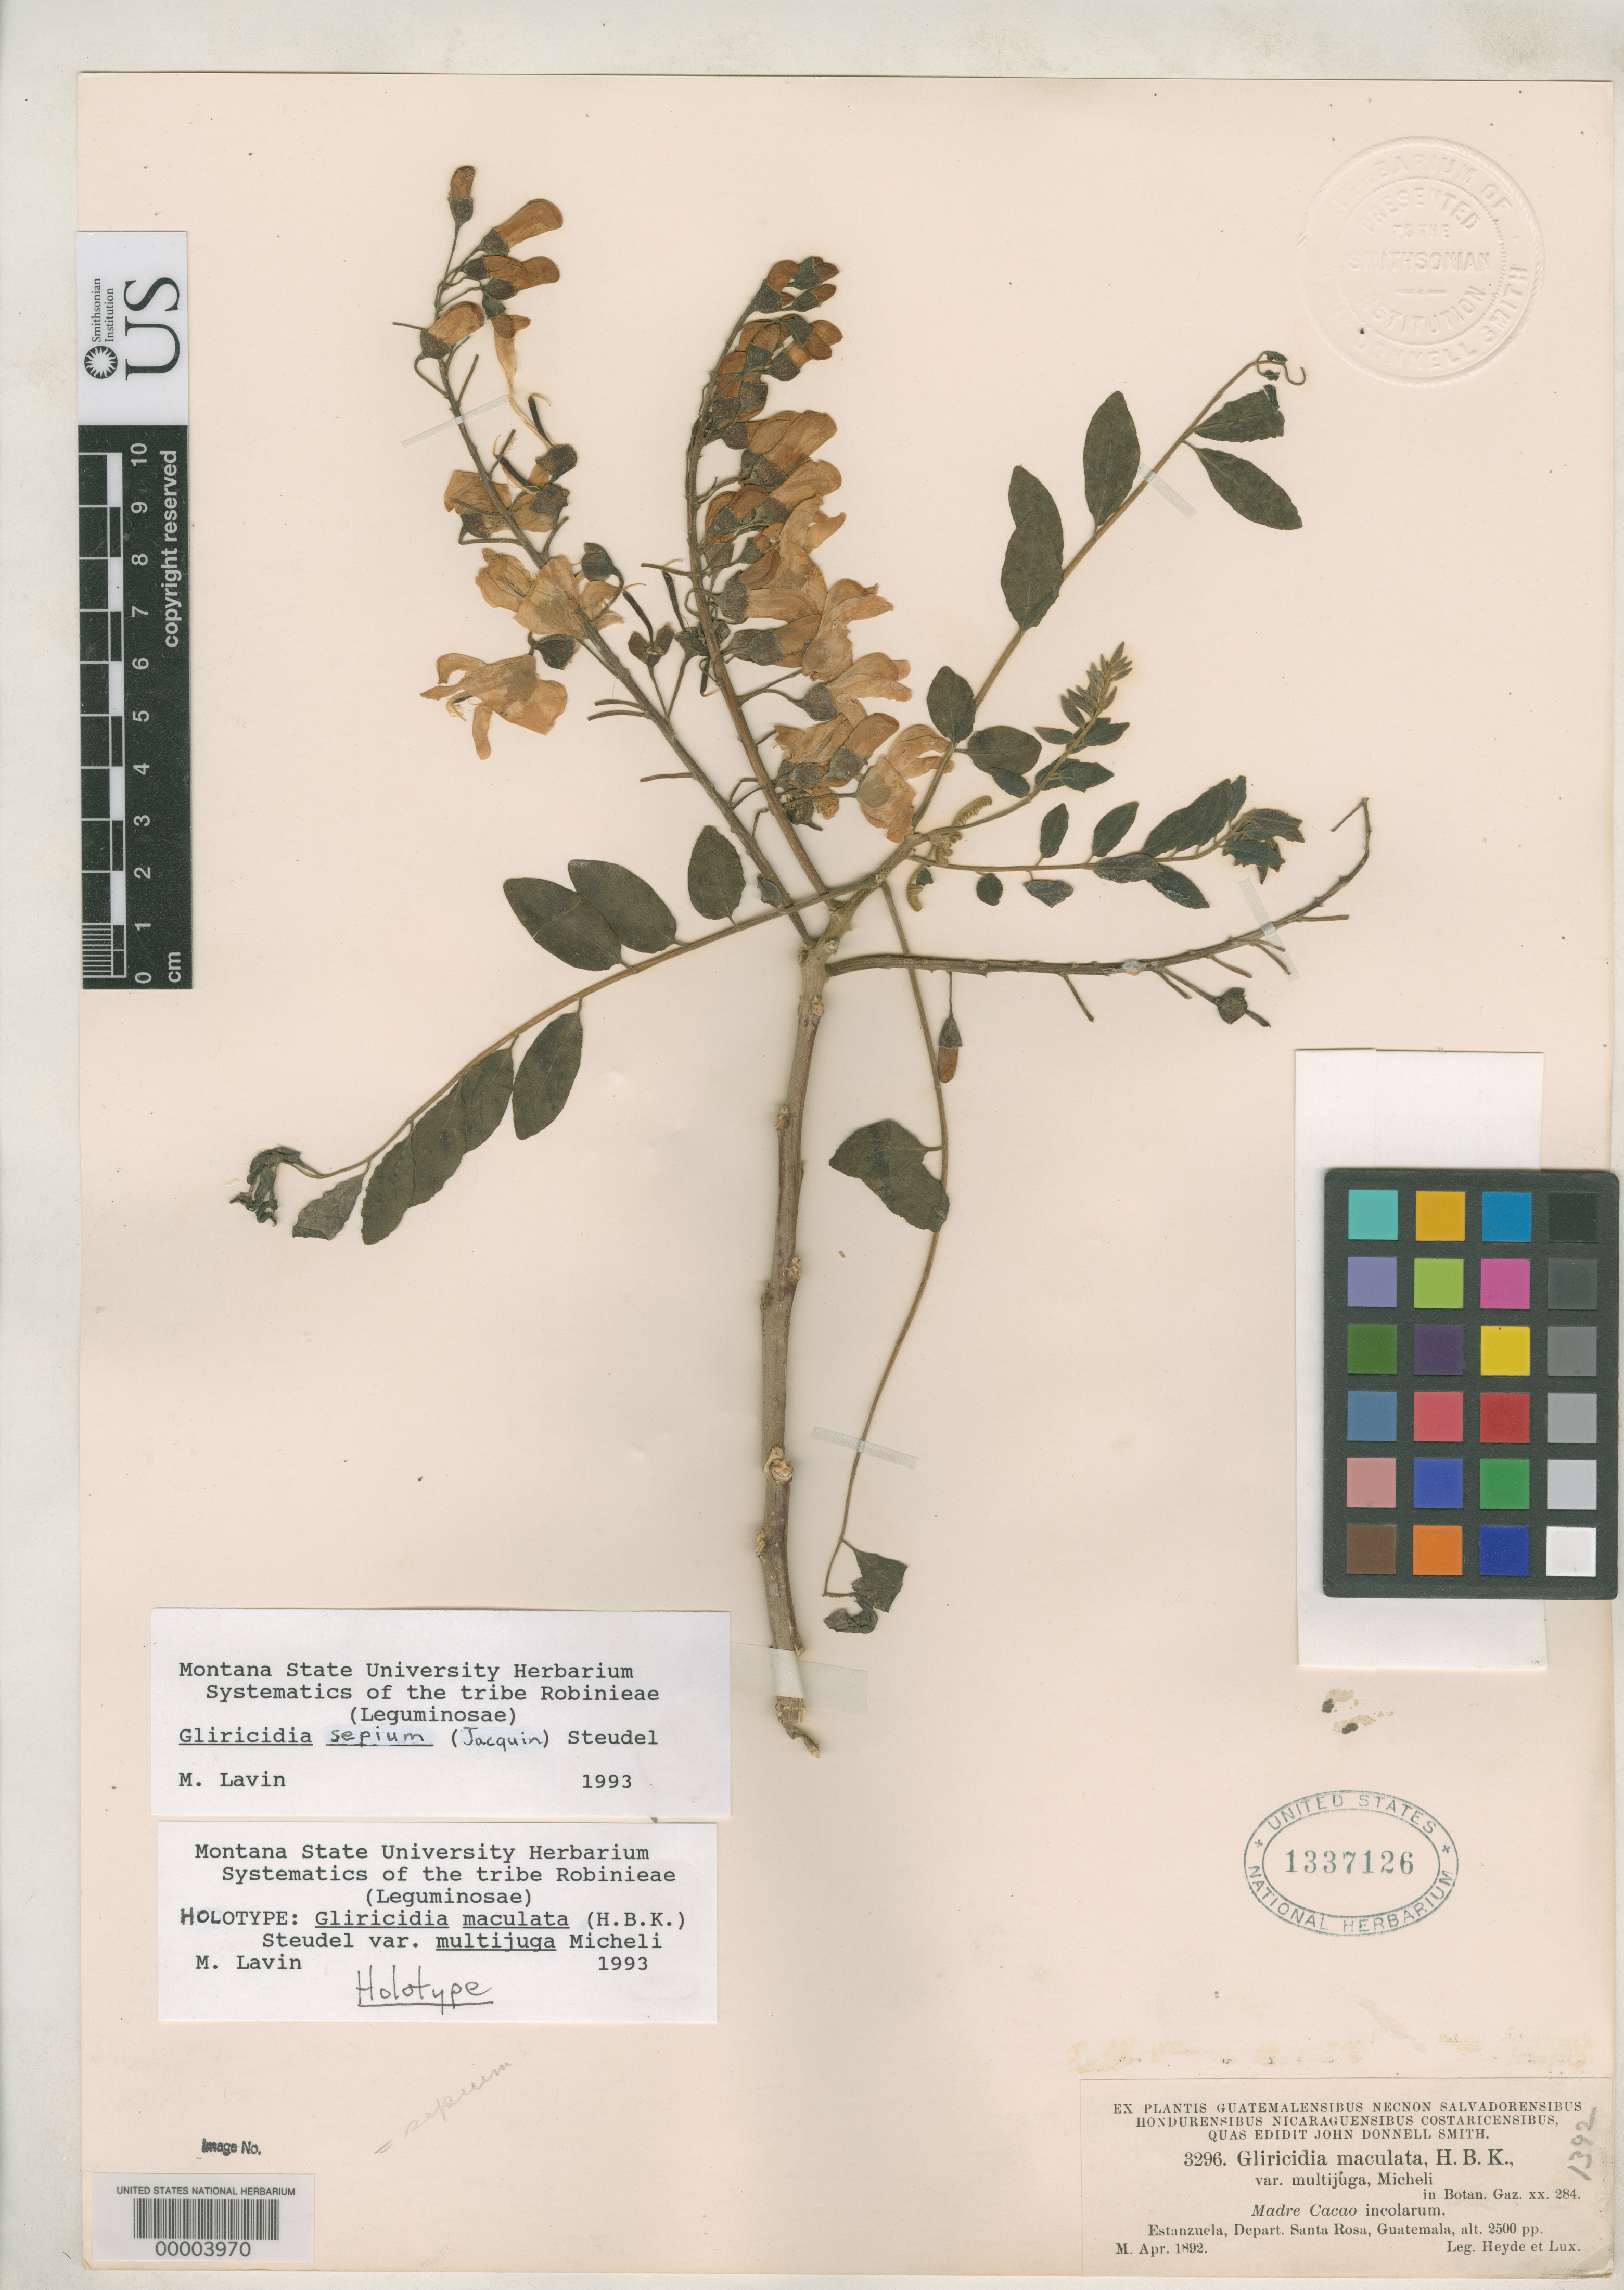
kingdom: Plantae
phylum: Tracheophyta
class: Magnoliopsida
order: Fabales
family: Fabaceae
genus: Gliricidia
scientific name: Gliricidia maculata var. multijuga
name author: Micheli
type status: Holotype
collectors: E. T. Heyde & E. Lux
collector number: J.D.S. 3296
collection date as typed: Apr 1892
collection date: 1892-04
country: Guatemala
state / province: Santa Rosa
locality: Estanzuela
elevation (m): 762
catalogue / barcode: US 1337126